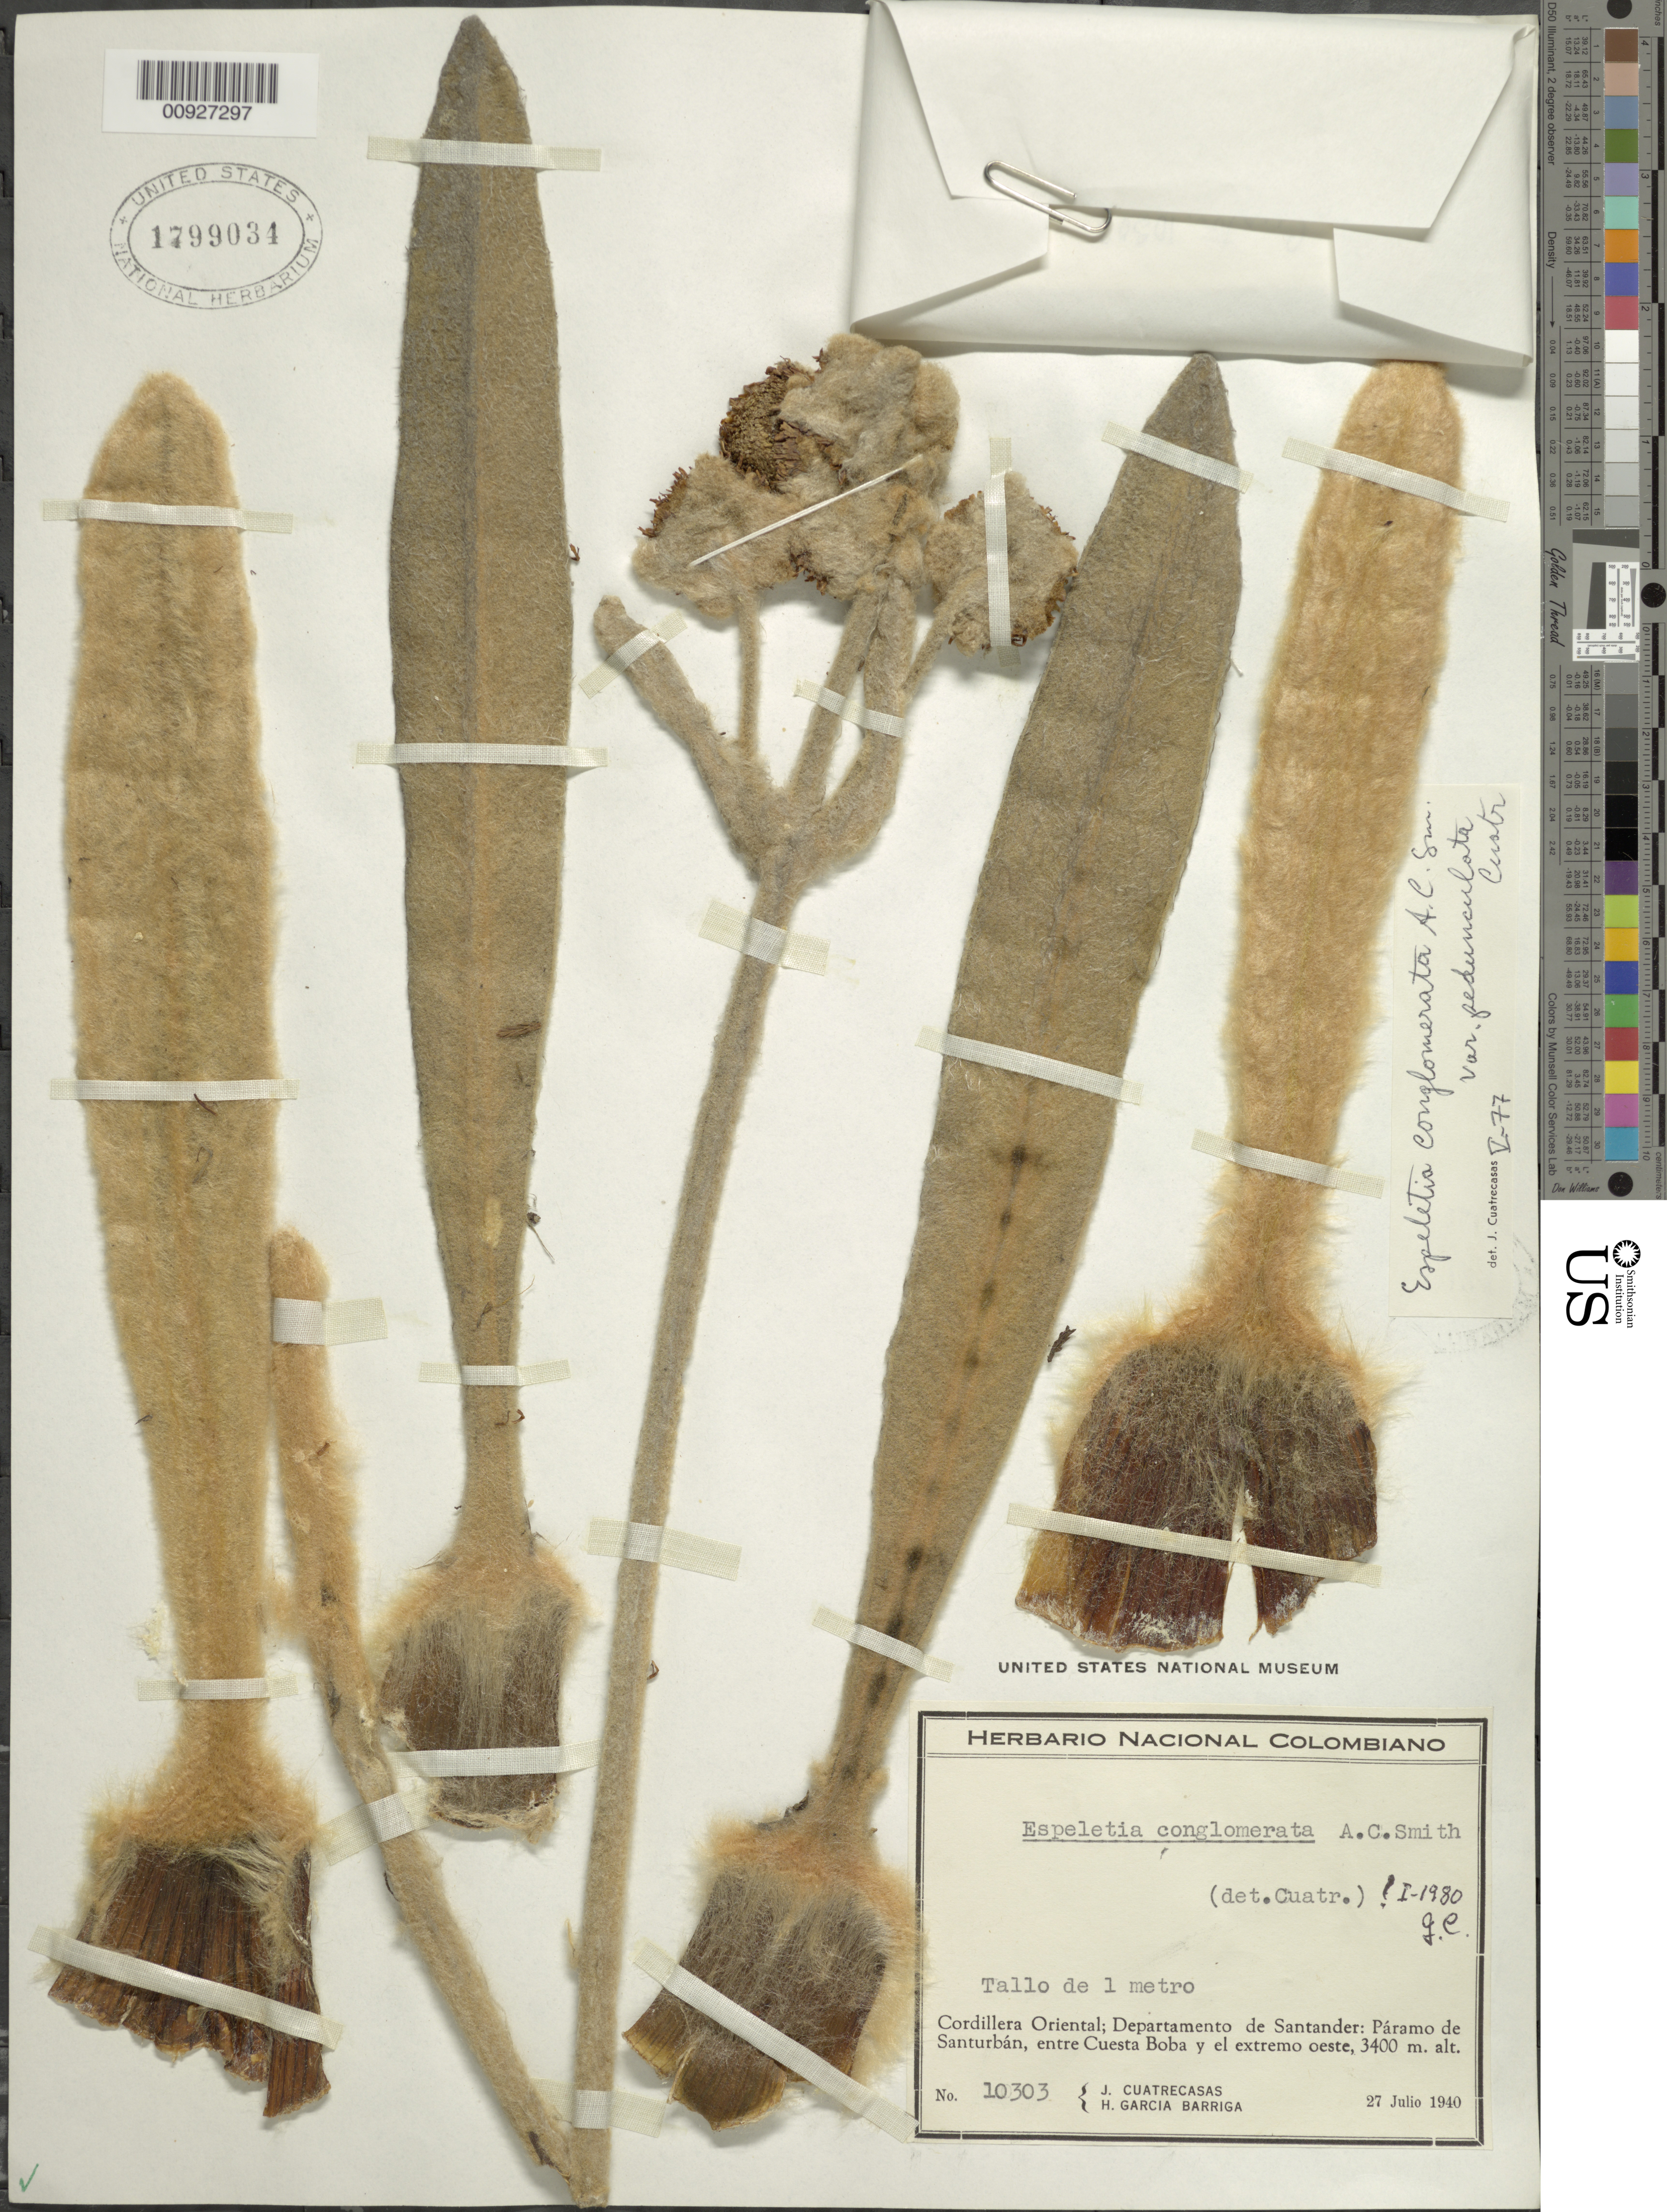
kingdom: Plantae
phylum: Tracheophyta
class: Magnoliopsida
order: Asterales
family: Asteraceae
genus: Espeletia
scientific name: Espeletia conglomerata var. pedunculata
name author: Cuatrec.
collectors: J. Cuatrecasas & H. García Barriga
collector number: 10303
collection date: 1940-07-27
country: Colombia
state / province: Santander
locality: Páramo de Santurbán. Páramo de Santurbán, entre Cuesta Boba y el extremo oeste.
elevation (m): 3400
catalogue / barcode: US 1799034